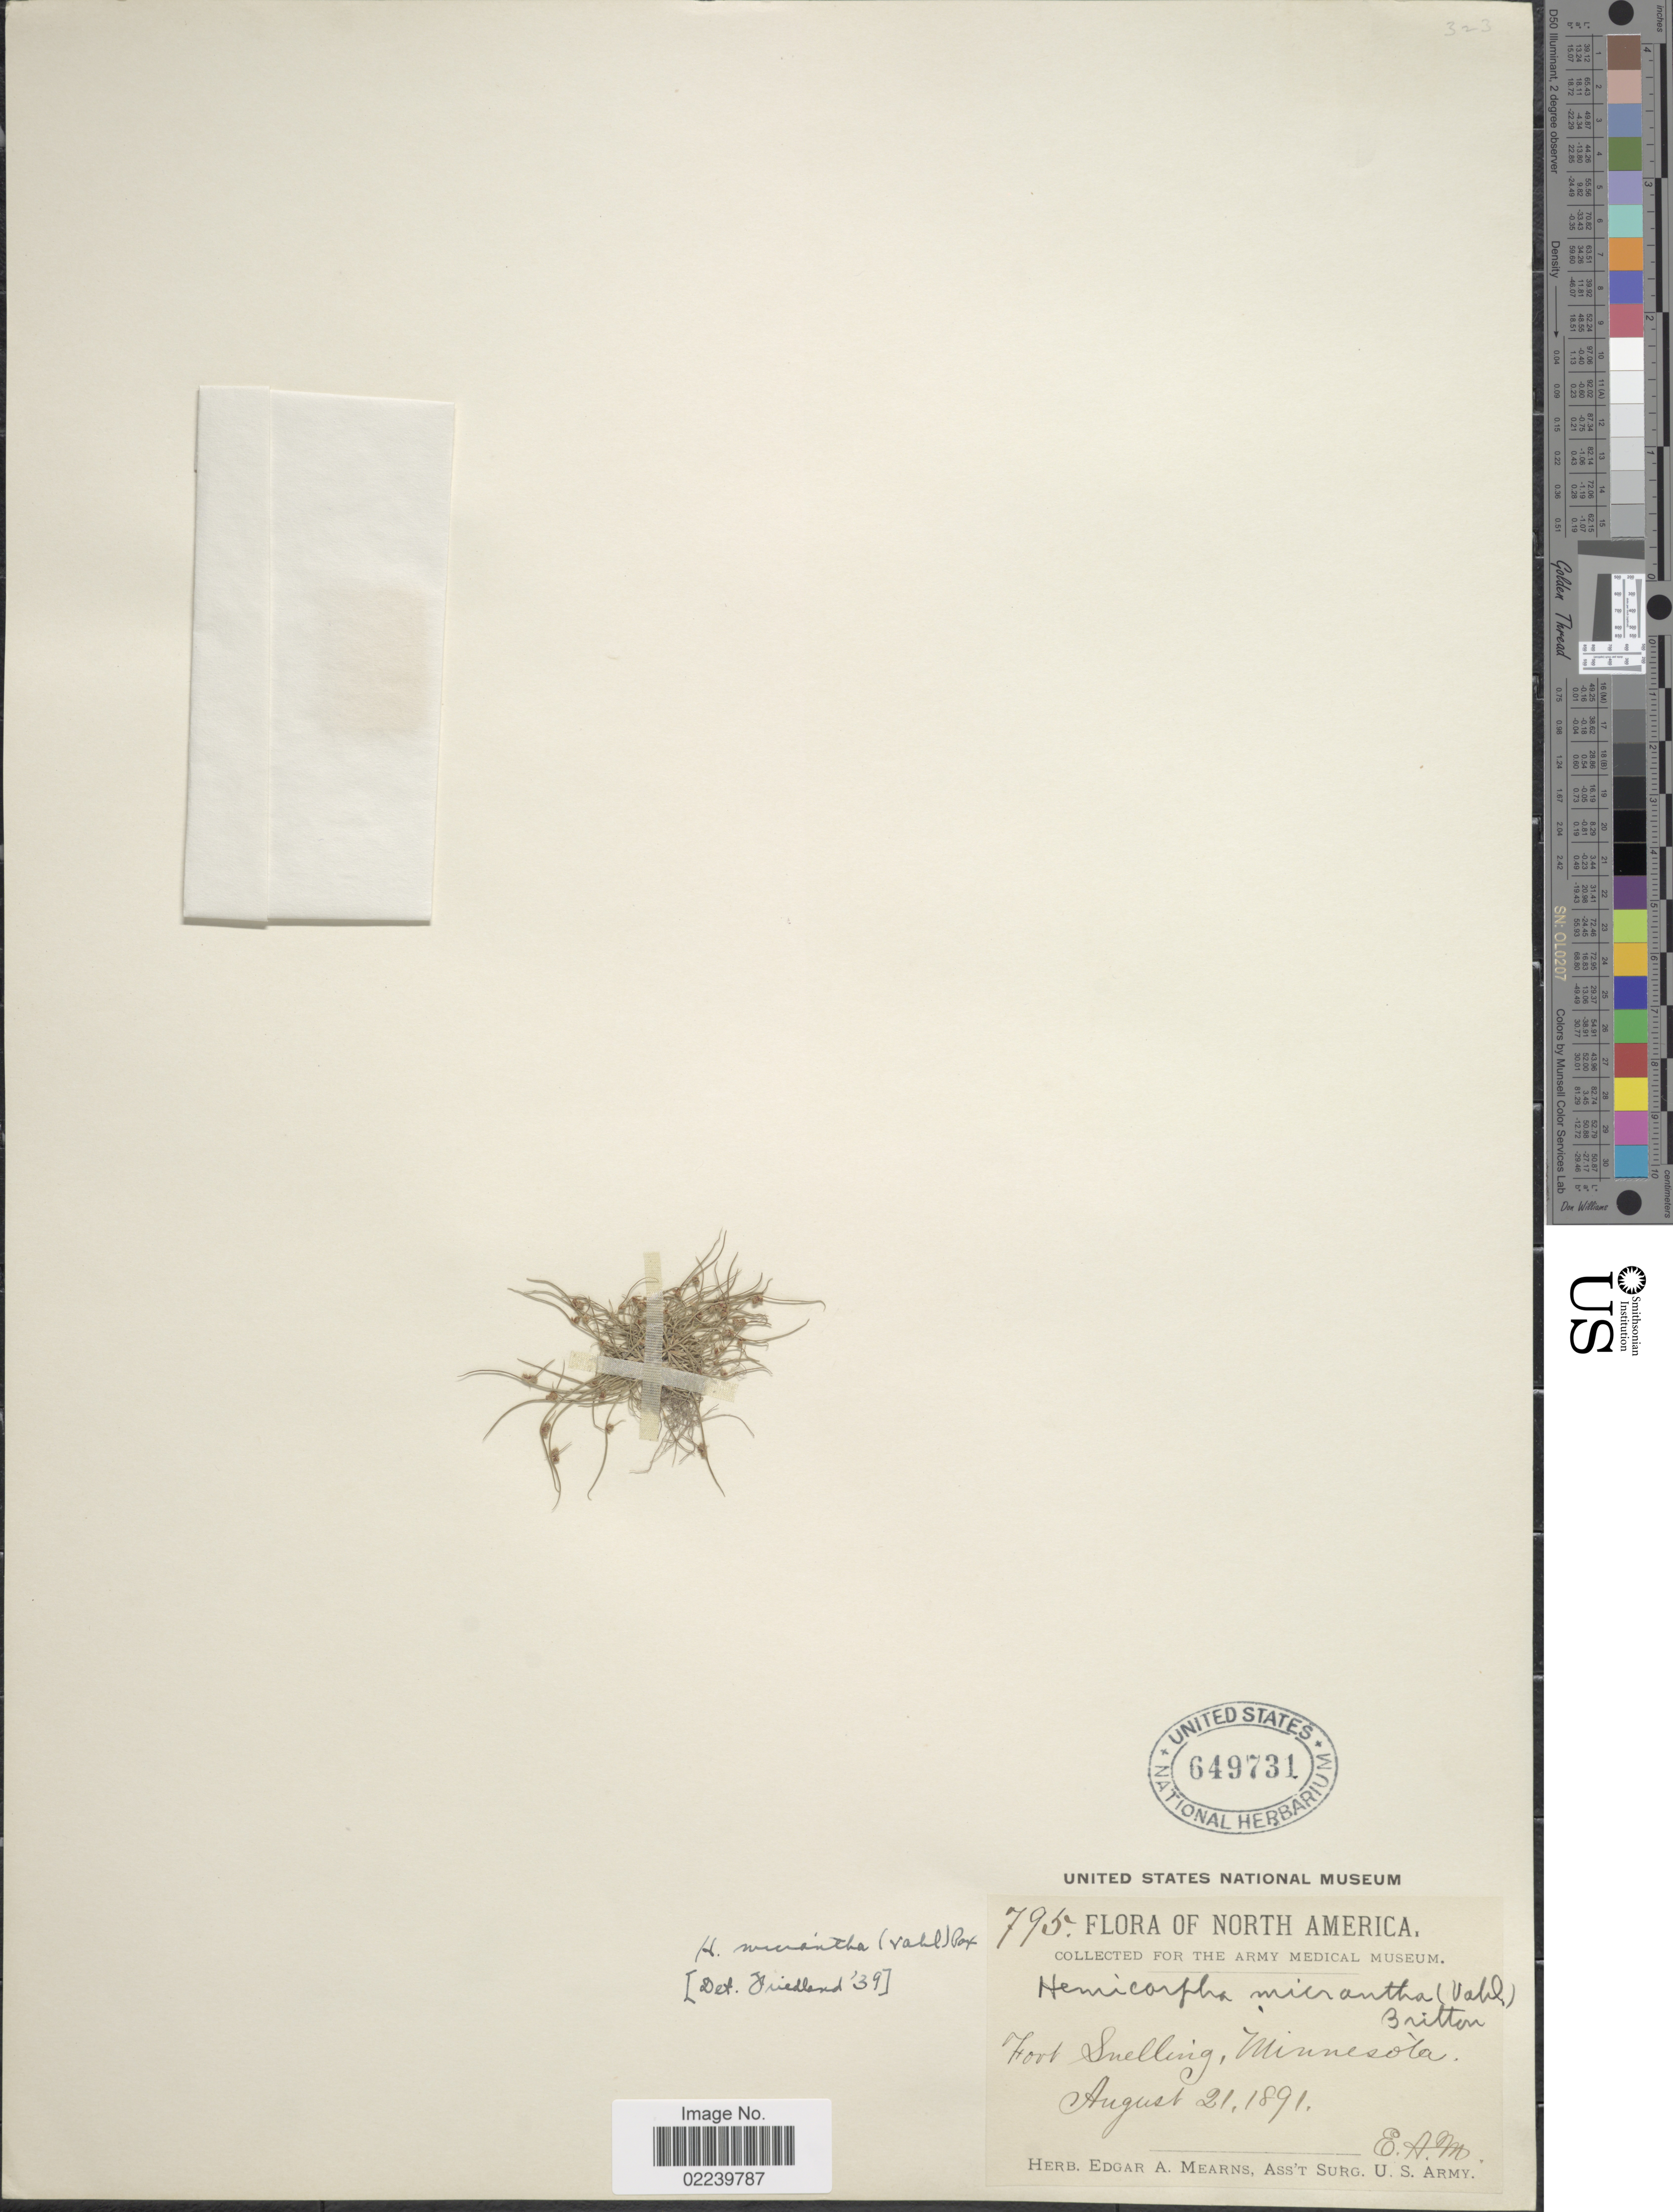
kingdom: Plantae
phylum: Tracheophyta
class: Liliopsida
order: Poales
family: Cyperaceae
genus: Cyperus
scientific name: Cyperus subsquarrosus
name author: (Muhl.) Bauters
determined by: Strong, M. T., (US), Smithsonian Institution - National Museum of Natural History (UNITED STATES)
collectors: E. A. Mearns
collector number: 795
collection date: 1891-08-21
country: United States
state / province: Minnesota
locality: Fort Snelling, Minnesota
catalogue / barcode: US 649731